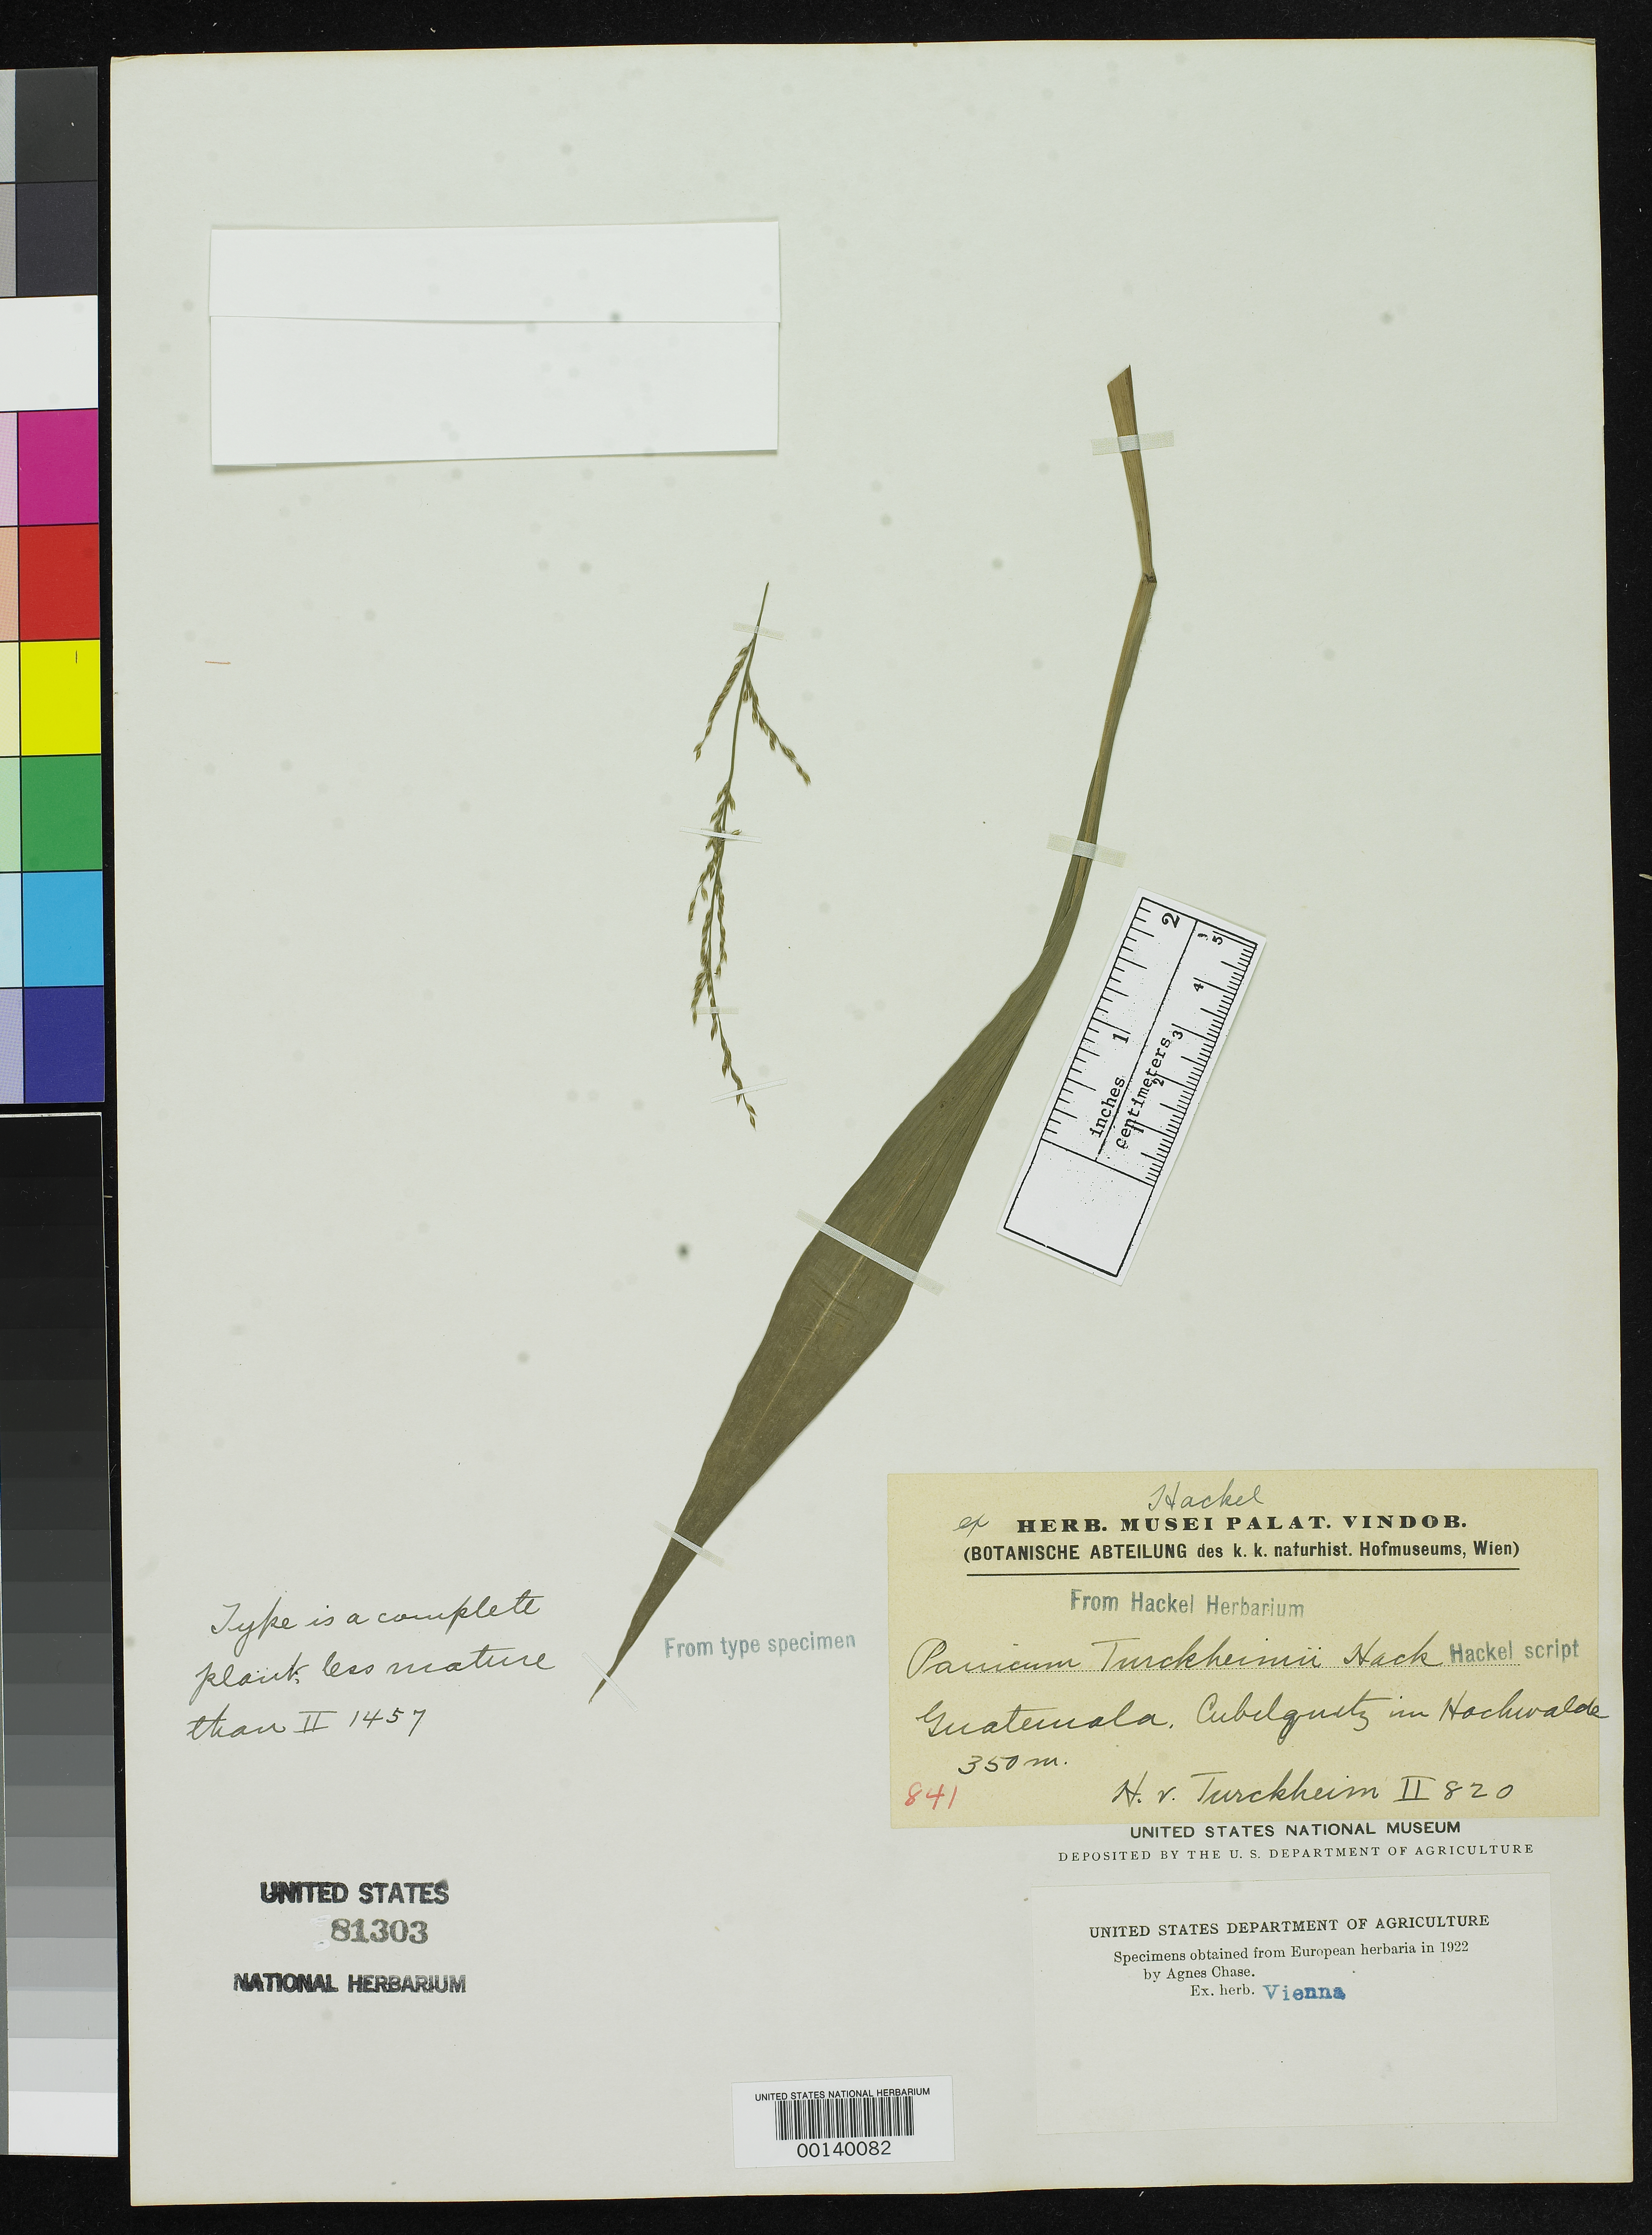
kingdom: Plantae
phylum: Tracheophyta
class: Liliopsida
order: Poales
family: Poaceae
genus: Panicum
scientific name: Panicum tuerckheimii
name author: Hack.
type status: Type Fragment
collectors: H. von Türckheim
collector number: II 820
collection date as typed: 1903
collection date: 1903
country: Guatemala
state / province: Alta Verapaz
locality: Cubilquitz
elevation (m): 350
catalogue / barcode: US 81303